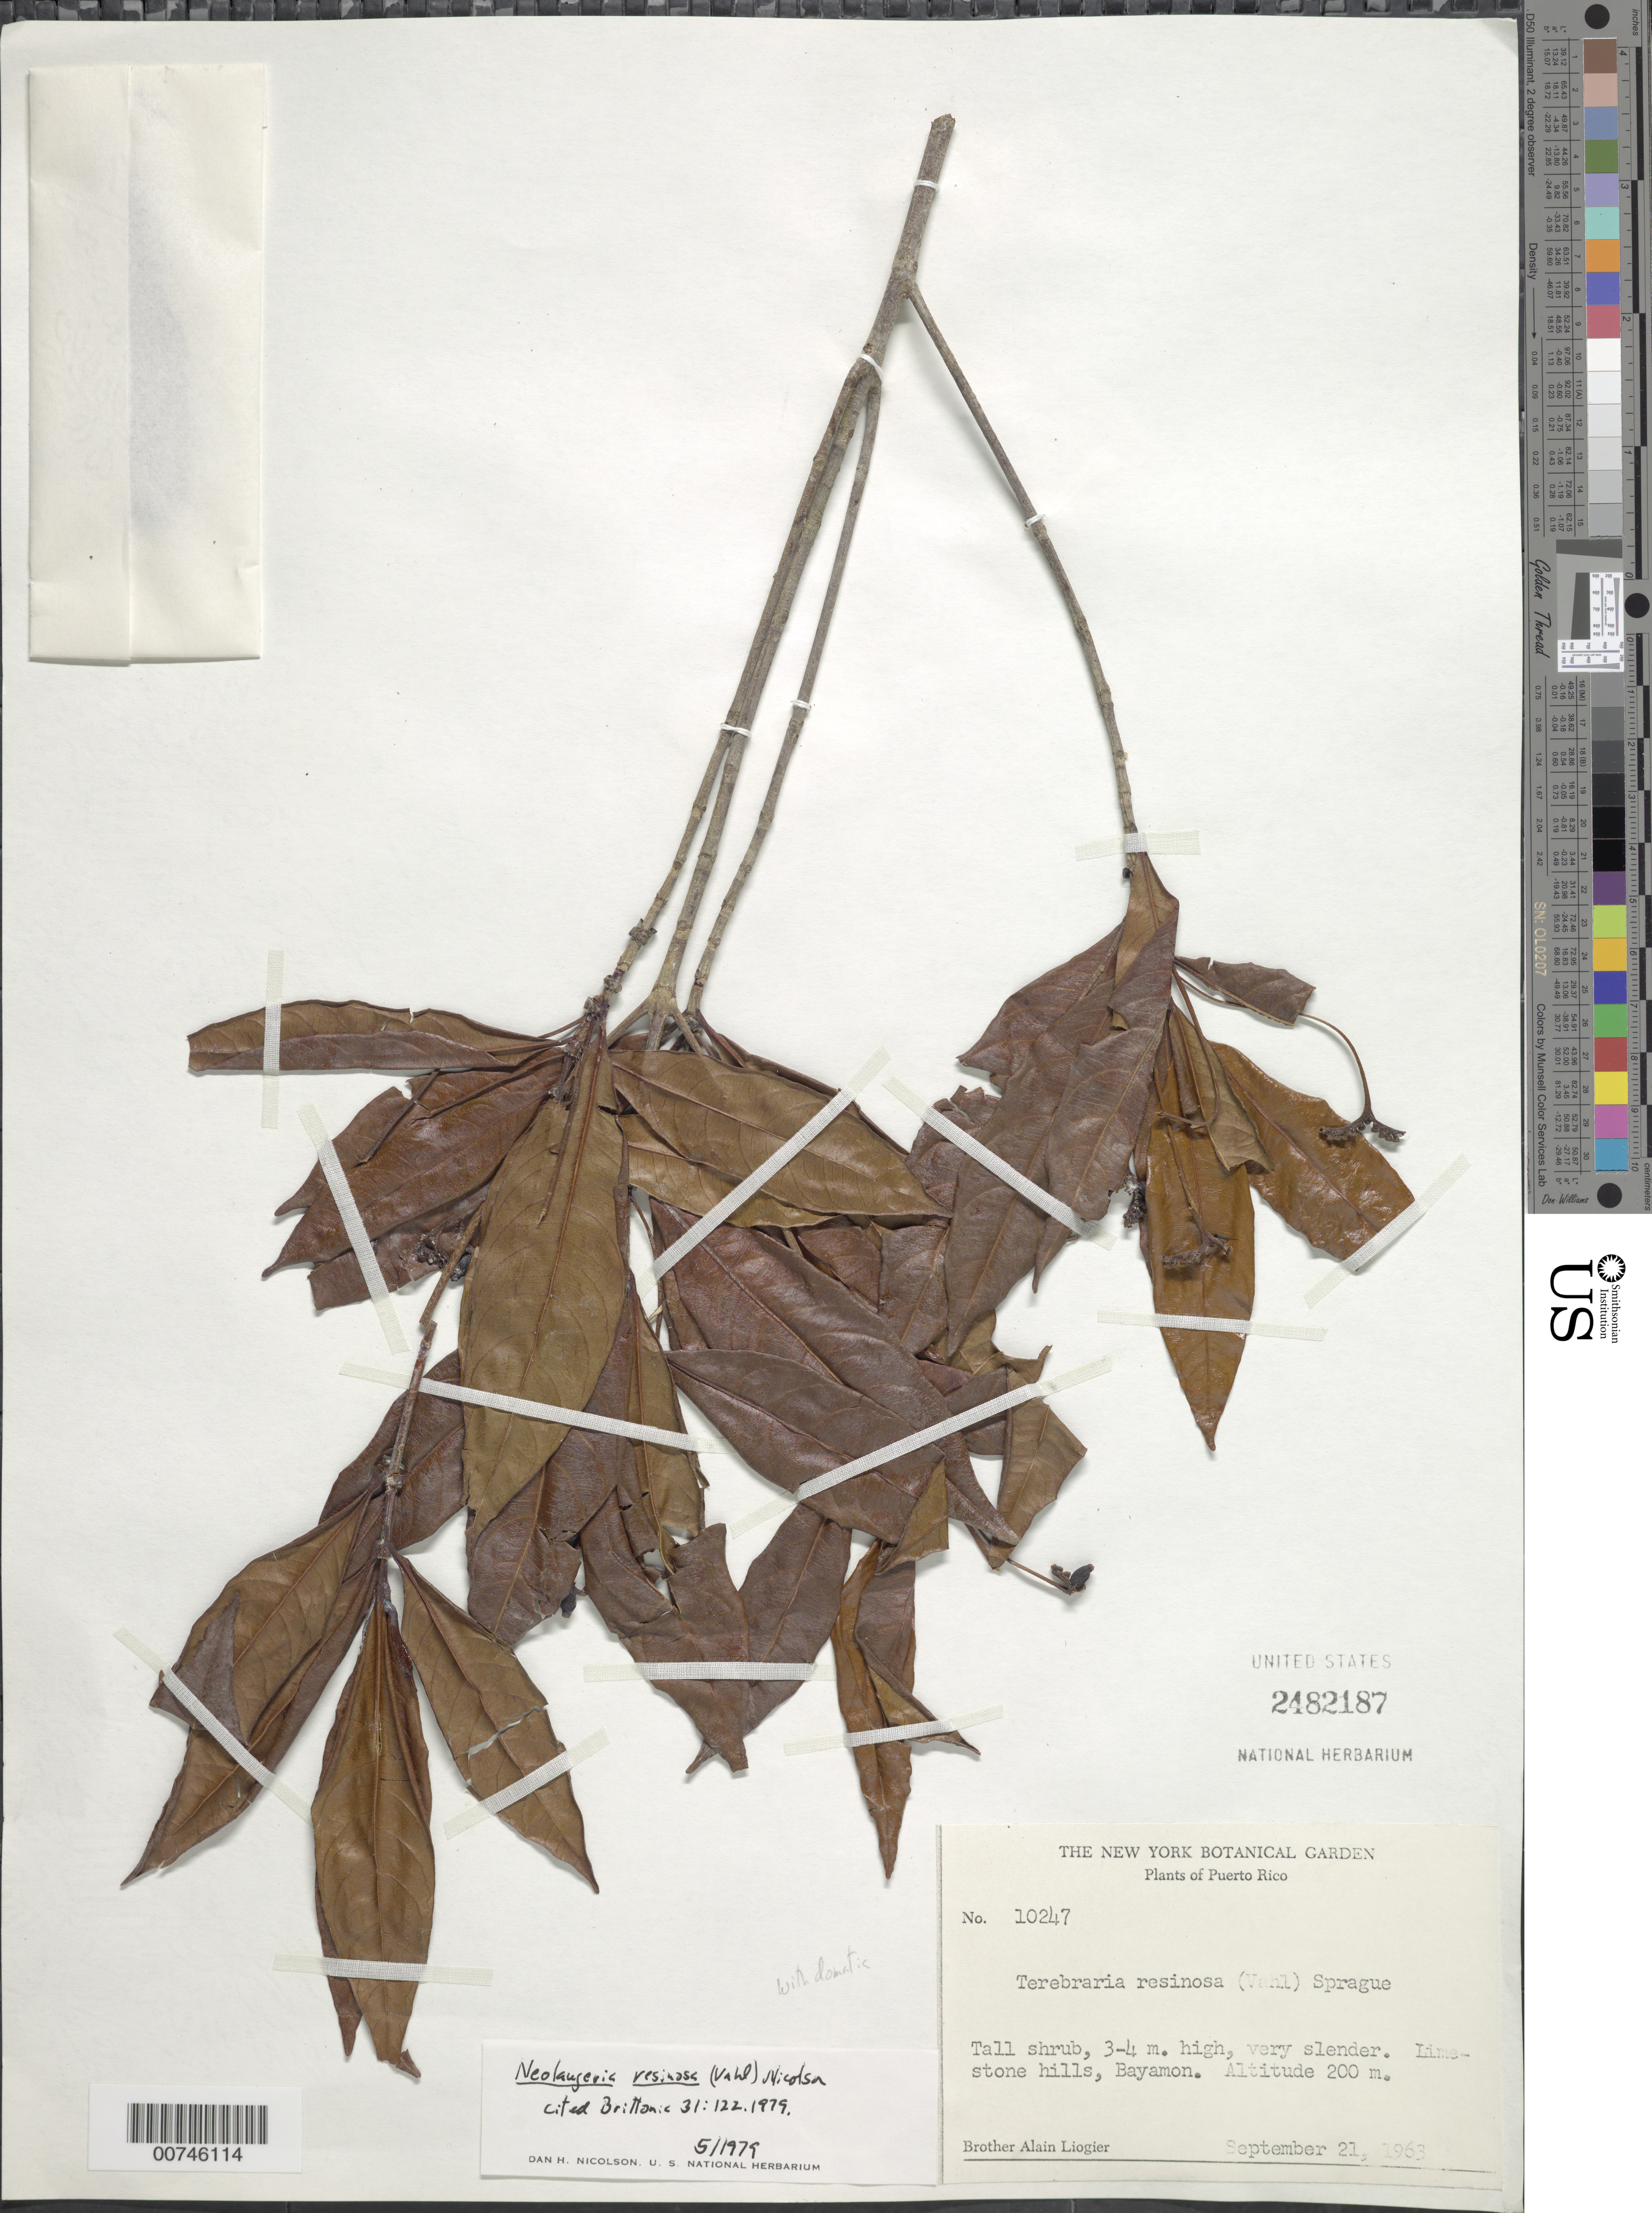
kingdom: Plantae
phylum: Tracheophyta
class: Magnoliopsida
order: Gentianales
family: Rubiaceae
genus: Stenostomum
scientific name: Stenostomum resinosum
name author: (Vahl) Griseb.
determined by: Moynihan, J.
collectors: A. H. Liogier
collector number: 10247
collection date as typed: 21 Sep 1963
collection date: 1963-09-21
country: Puerto Rico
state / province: Bayamón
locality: Bayamón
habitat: Limestone hills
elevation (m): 200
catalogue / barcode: US 2482187